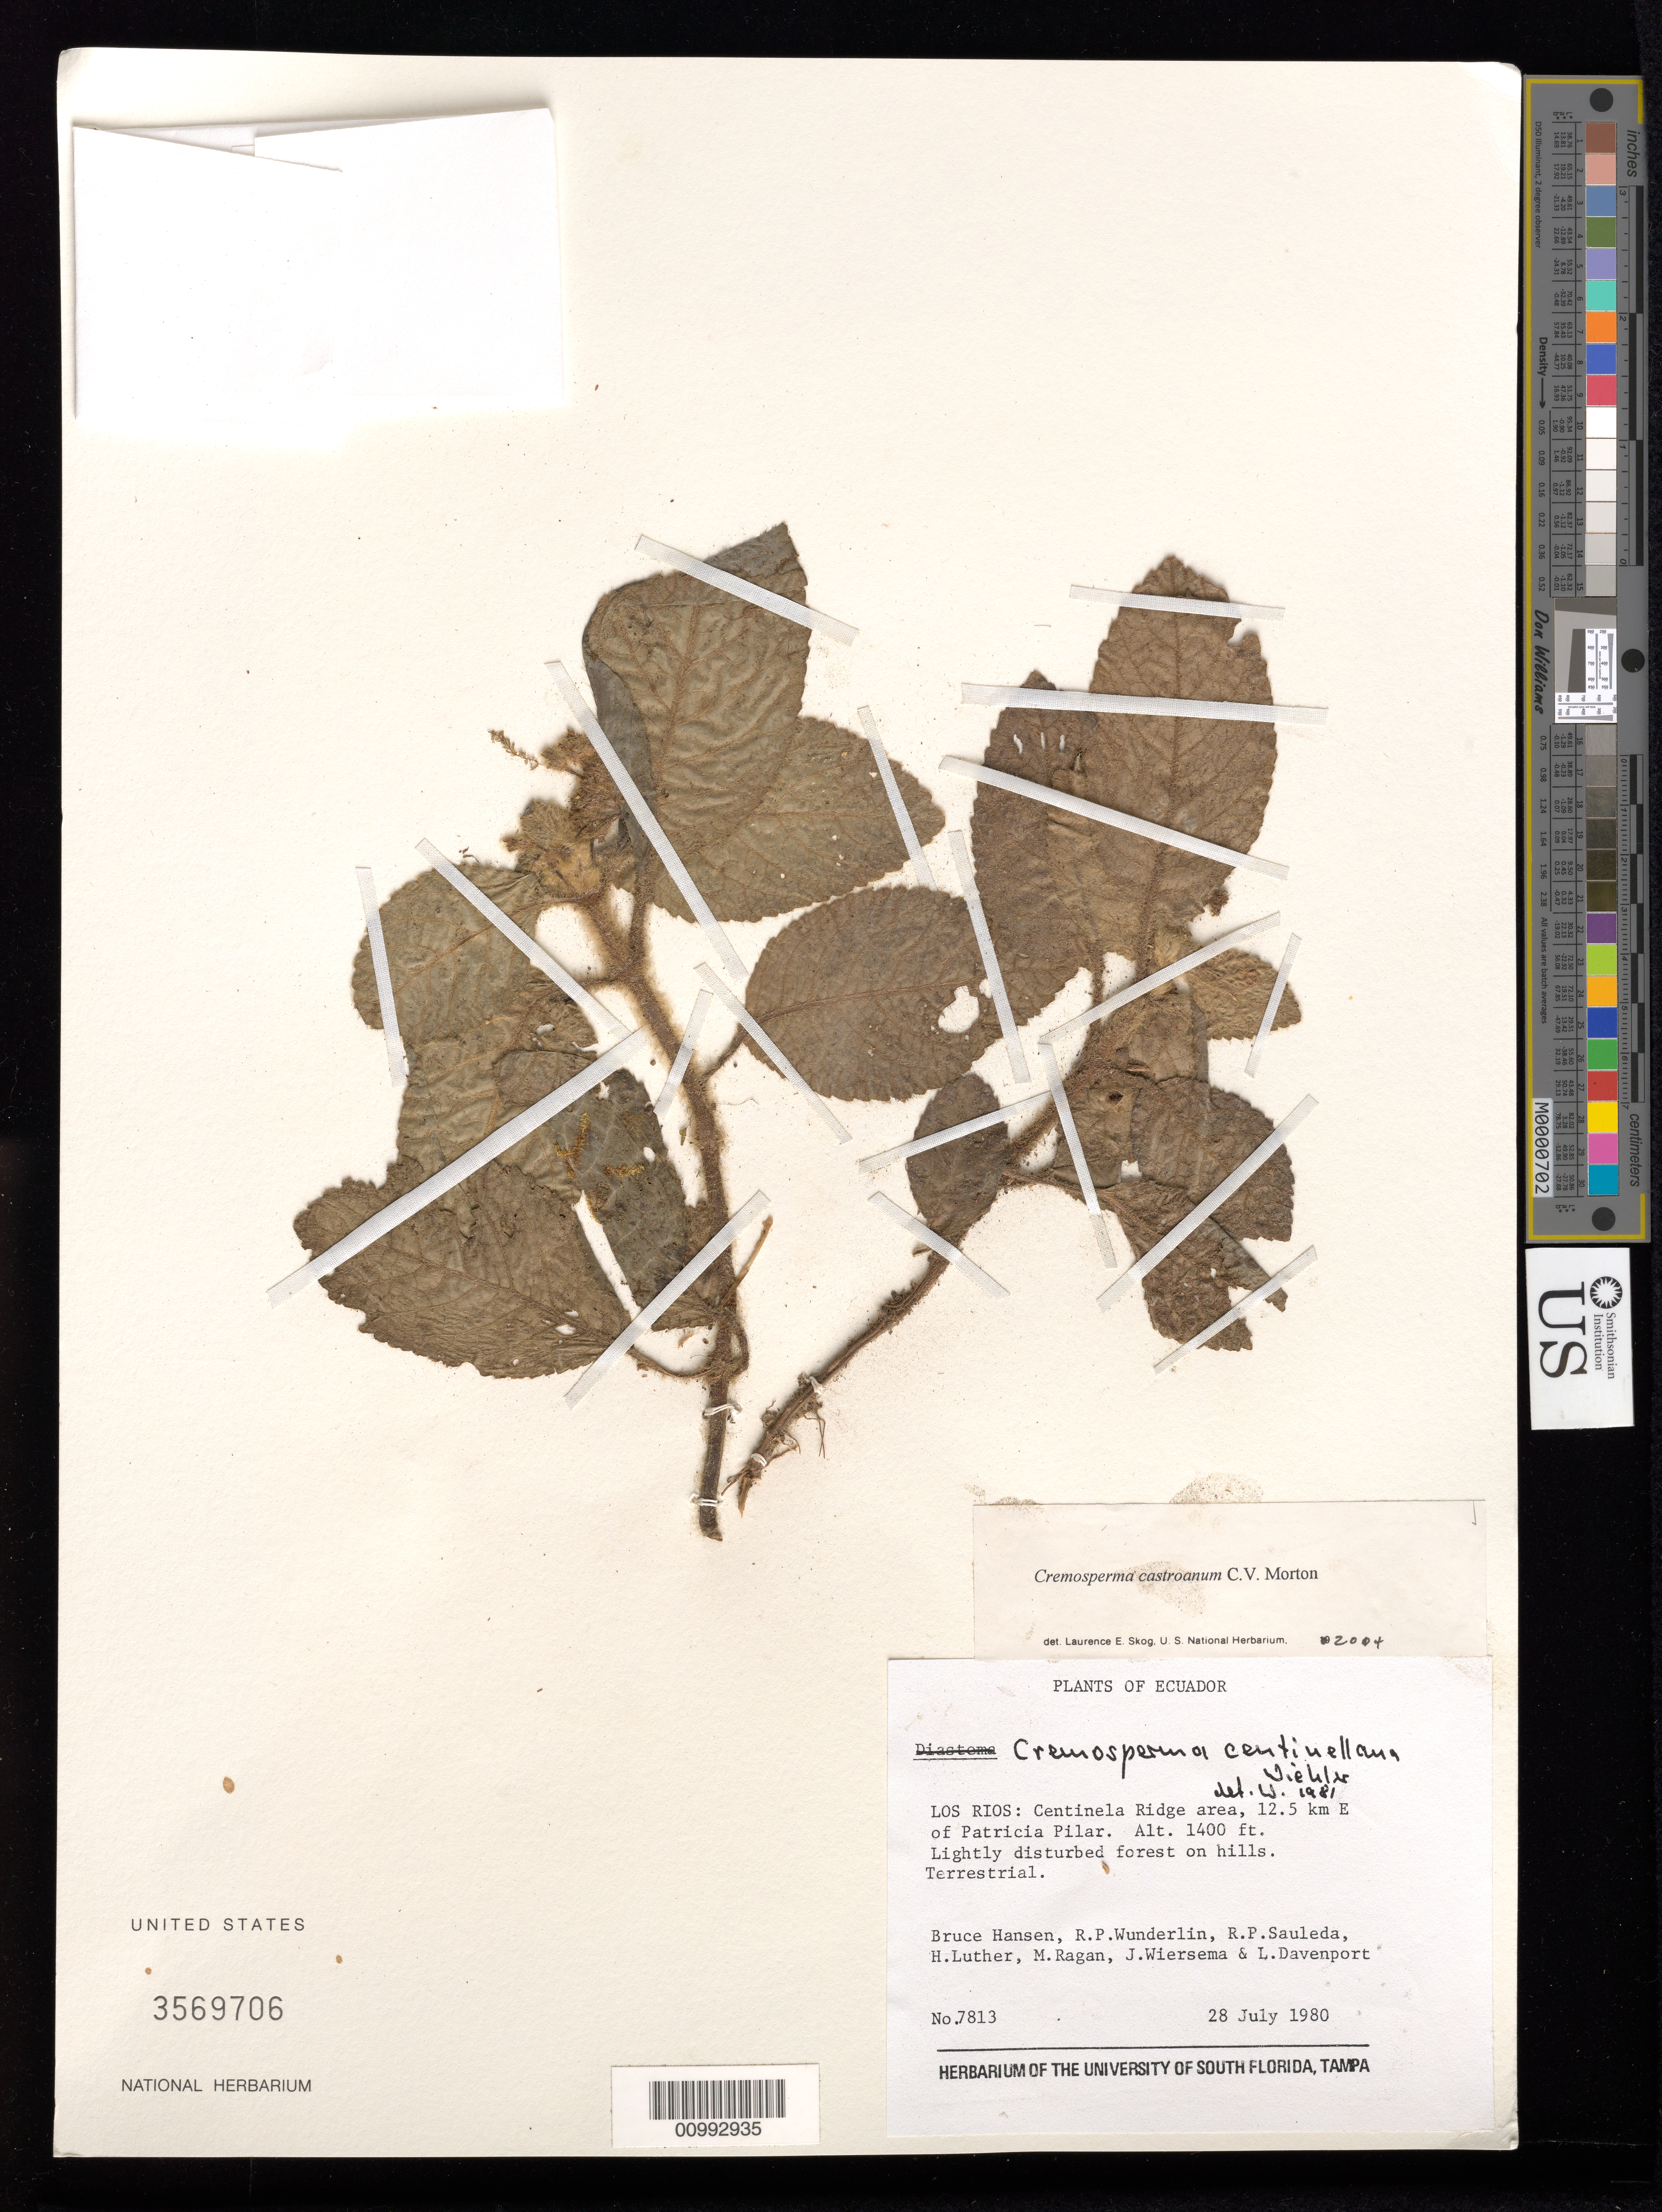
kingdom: Plantae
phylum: Tracheophyta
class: Magnoliopsida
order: Lamiales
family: Gesneriaceae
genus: Cremosperma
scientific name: Cremosperma castroanum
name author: C.V. Morton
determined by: Skog, Laurence E.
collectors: B. Hansen, R. P. Wunderlin, R. Sauleda, M. E. Ragan, Harry E. Luther, J. H. Wiersema & L. Davenport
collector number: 7813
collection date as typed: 28 Jul 1980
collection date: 1980-07-28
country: Ecuador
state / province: Pichincha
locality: Los Rios: Centinela Ridge area, 12.5 km E of Patricia Pilar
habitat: lightly disturbed forest on hills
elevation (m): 427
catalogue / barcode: US 3569706